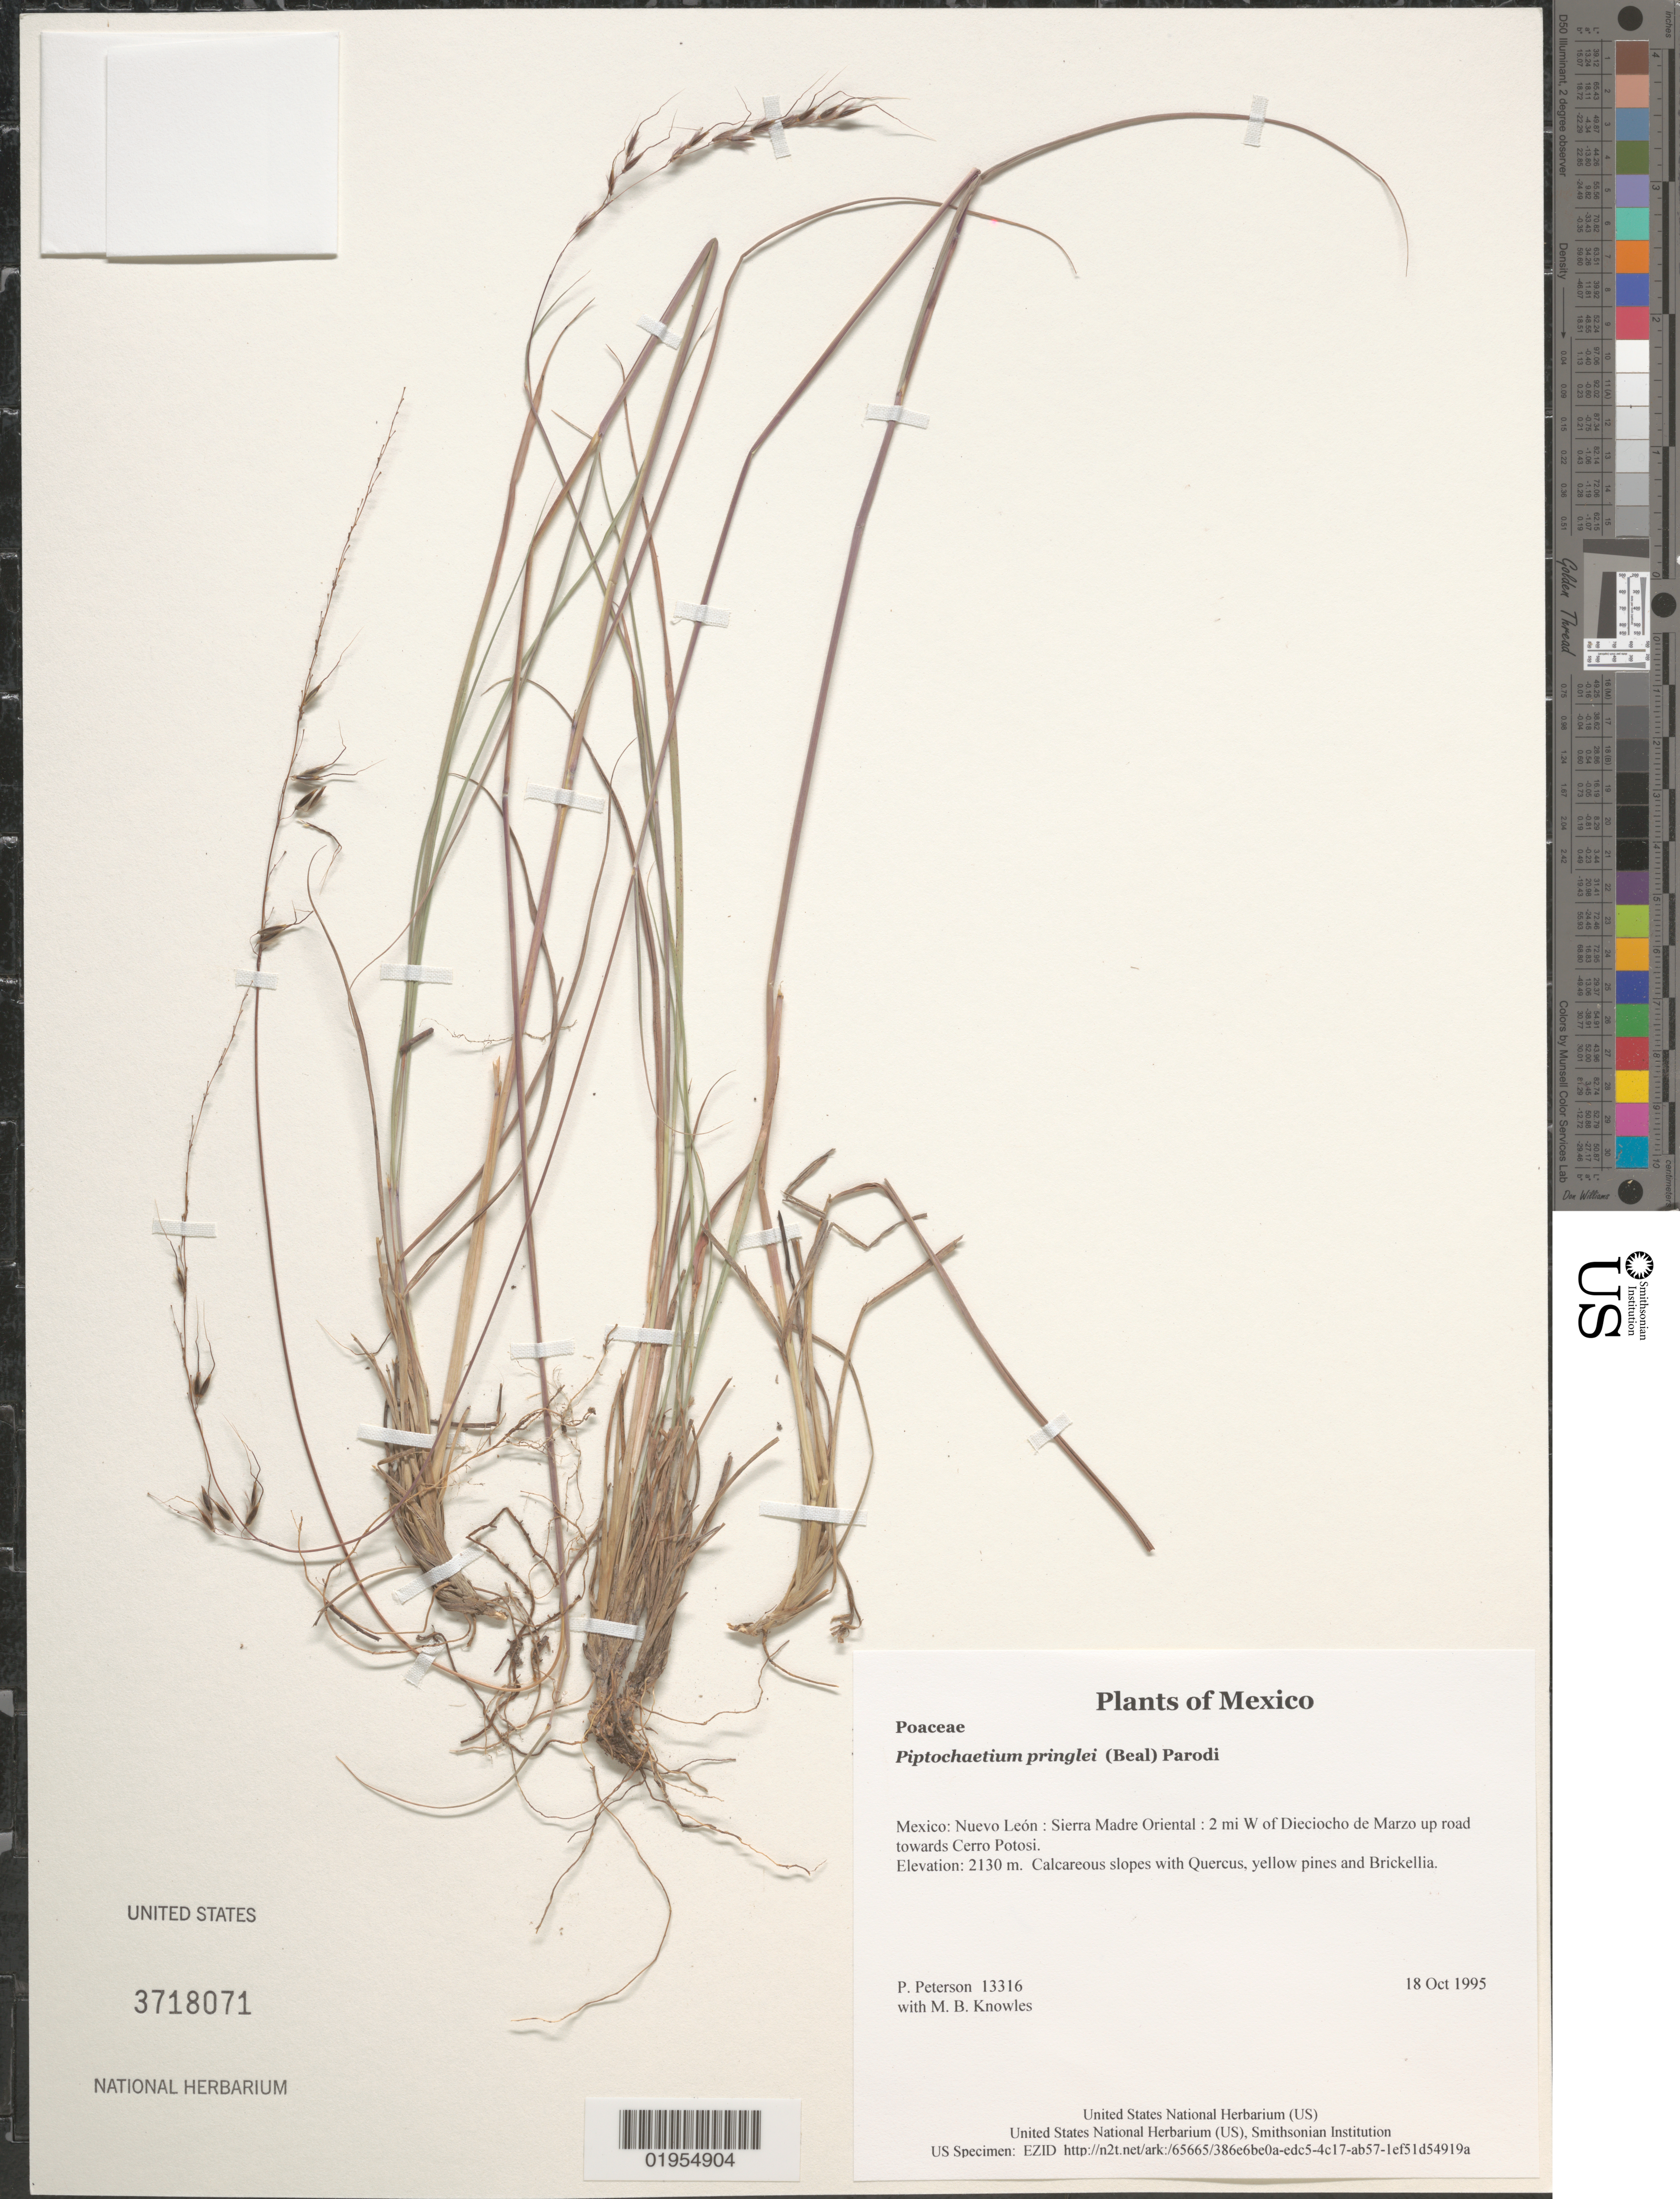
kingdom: Plantae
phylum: Tracheophyta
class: Liliopsida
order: Poales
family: Poaceae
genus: Piptochaetium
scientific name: Piptochaetium pringlei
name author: (W.J. Beal) Parodi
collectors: P. M. Peterson & M. B. Knowles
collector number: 13316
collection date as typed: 18 Oct 1995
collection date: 1995-10-18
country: Mexico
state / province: Nuevo León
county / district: Sierra Madre Oriental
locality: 2 mi W of Dieciocho de Marzo up road towards Cerro Potosi.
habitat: Calcareous slopes with Quercus, yellow pines and Brickellia.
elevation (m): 2130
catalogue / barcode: US 3718071